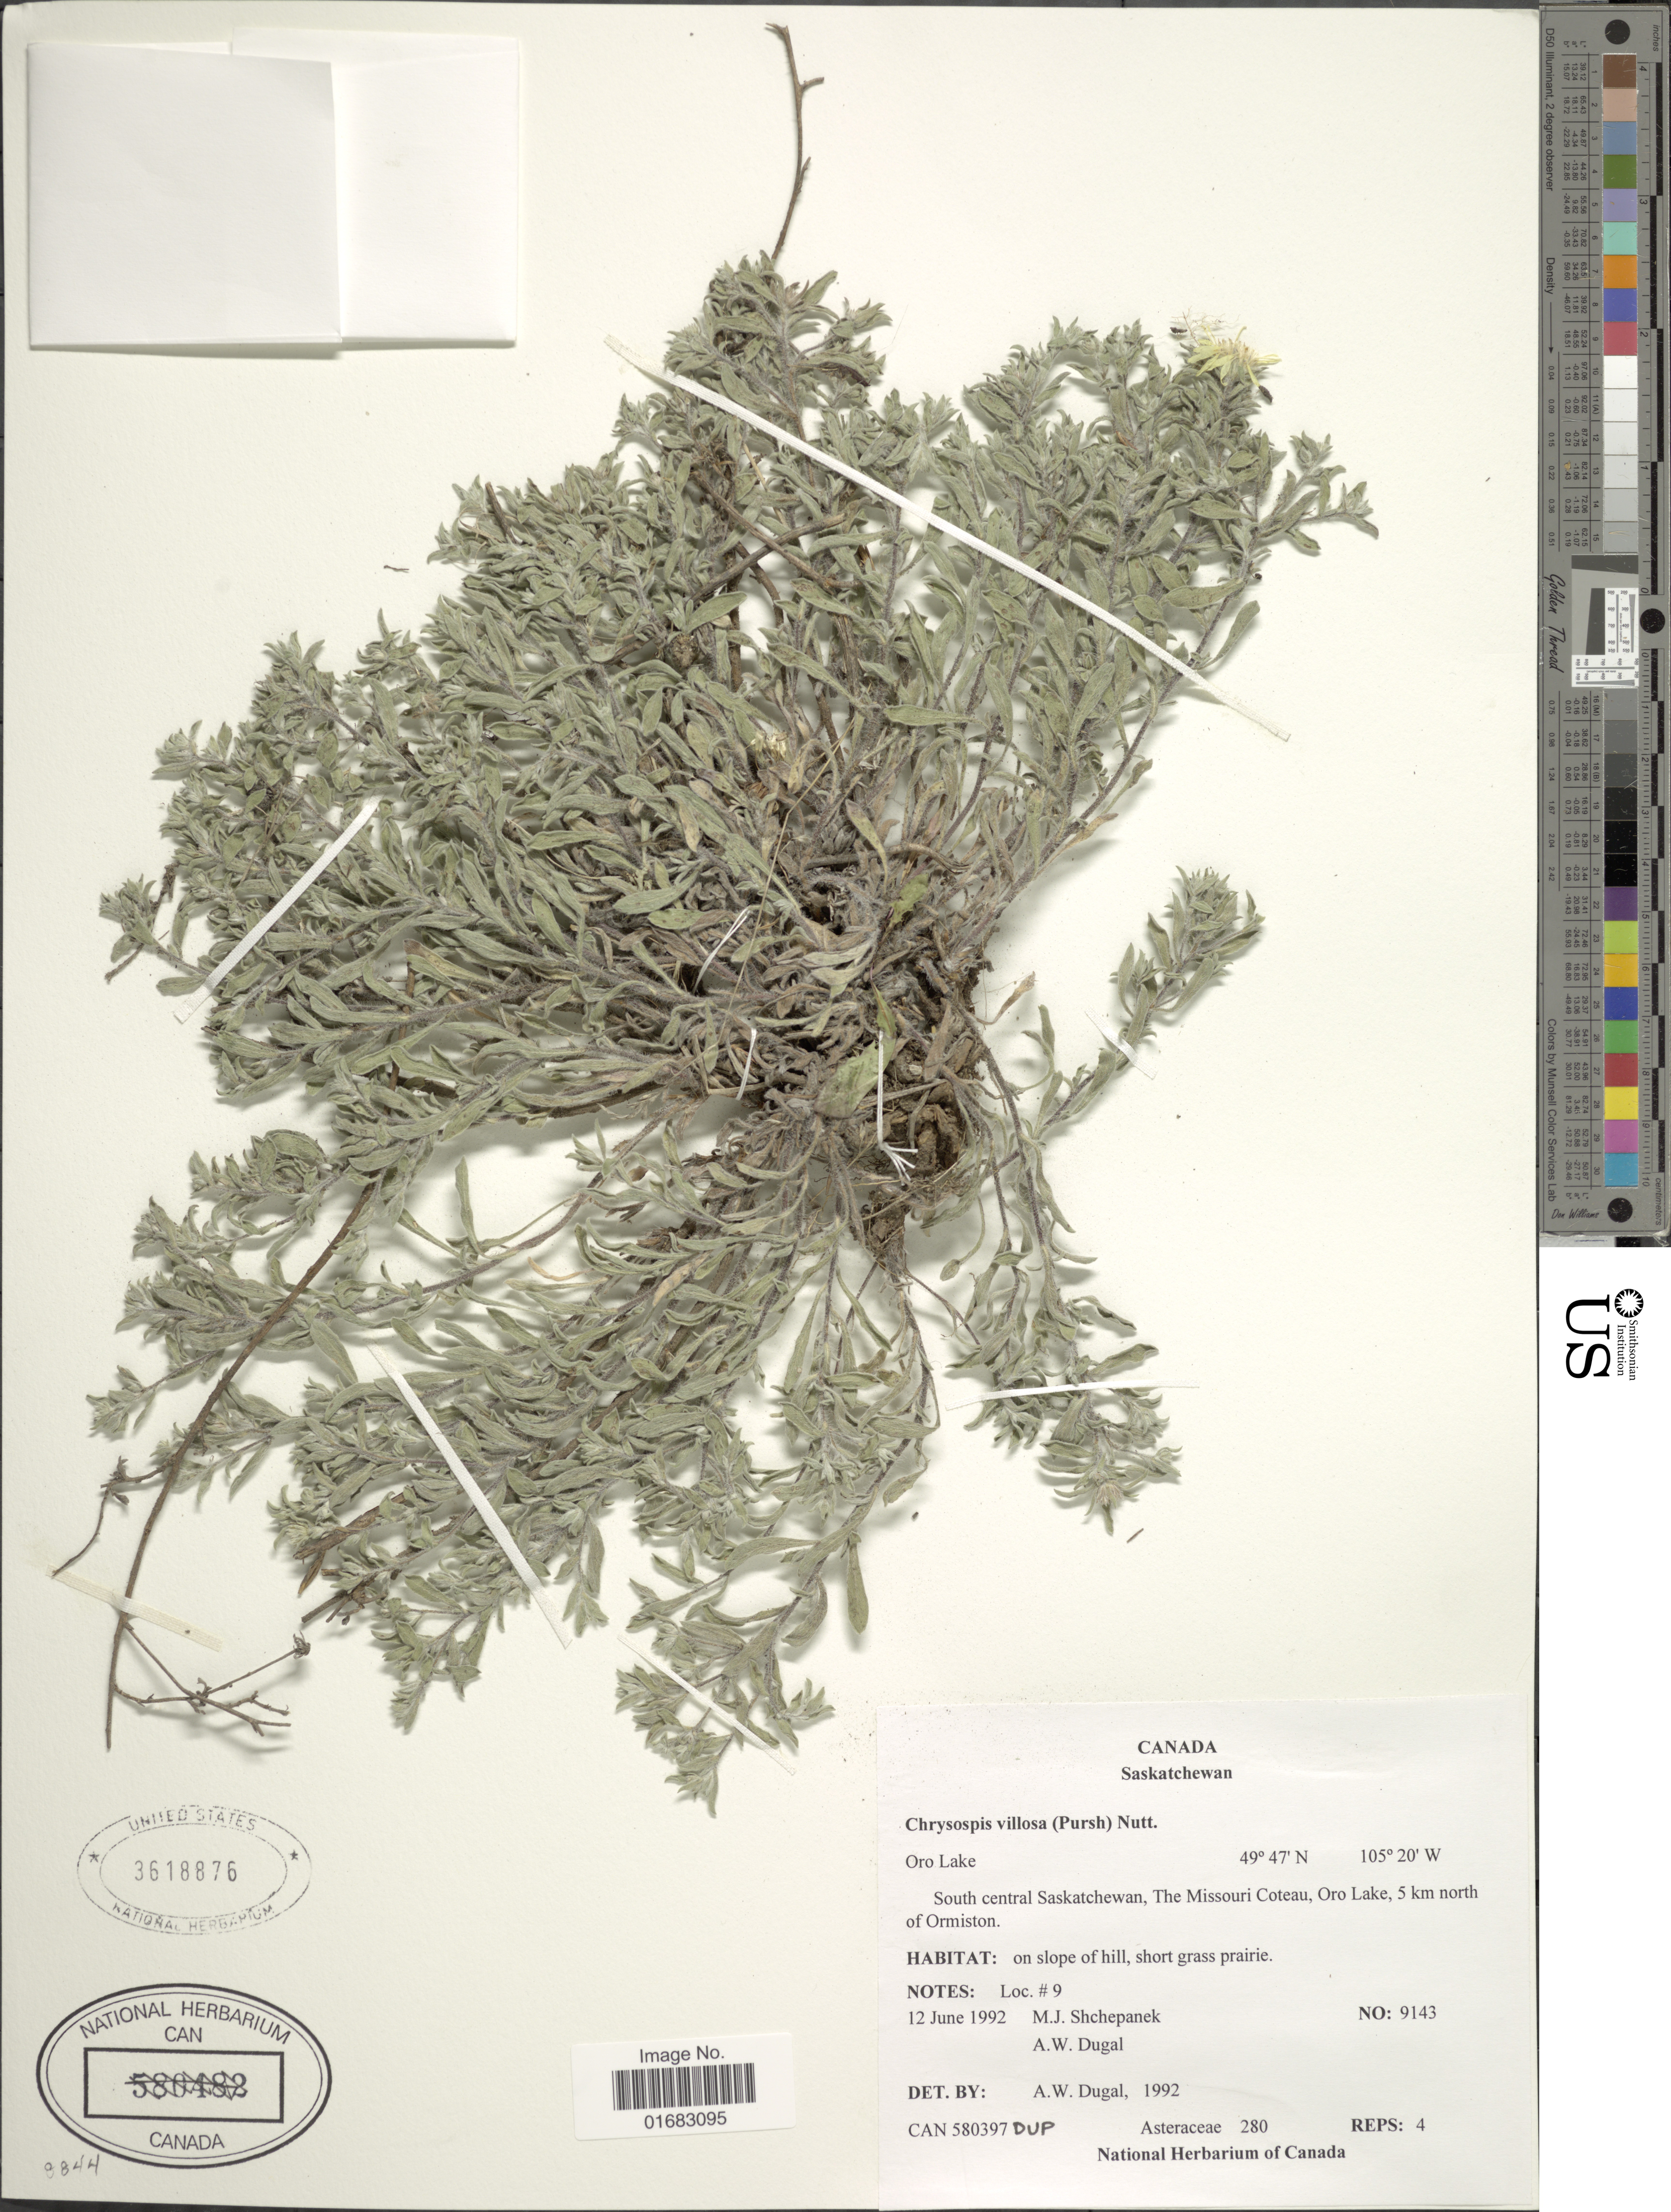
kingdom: Plantae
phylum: Tracheophyta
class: Magnoliopsida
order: Asterales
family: Asteraceae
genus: Heterotheca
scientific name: Heterotheca villosa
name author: (Pursh) Shinners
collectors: M. Shchepanek & A. Dugal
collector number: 9143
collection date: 1992-06-12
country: Canada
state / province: Saskatchewan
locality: Canada. Saskatchewan. South central Saskatchewan, The Missouri Coteau, Oro Lake, 5 km north of Ormiston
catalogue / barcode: US 3618876